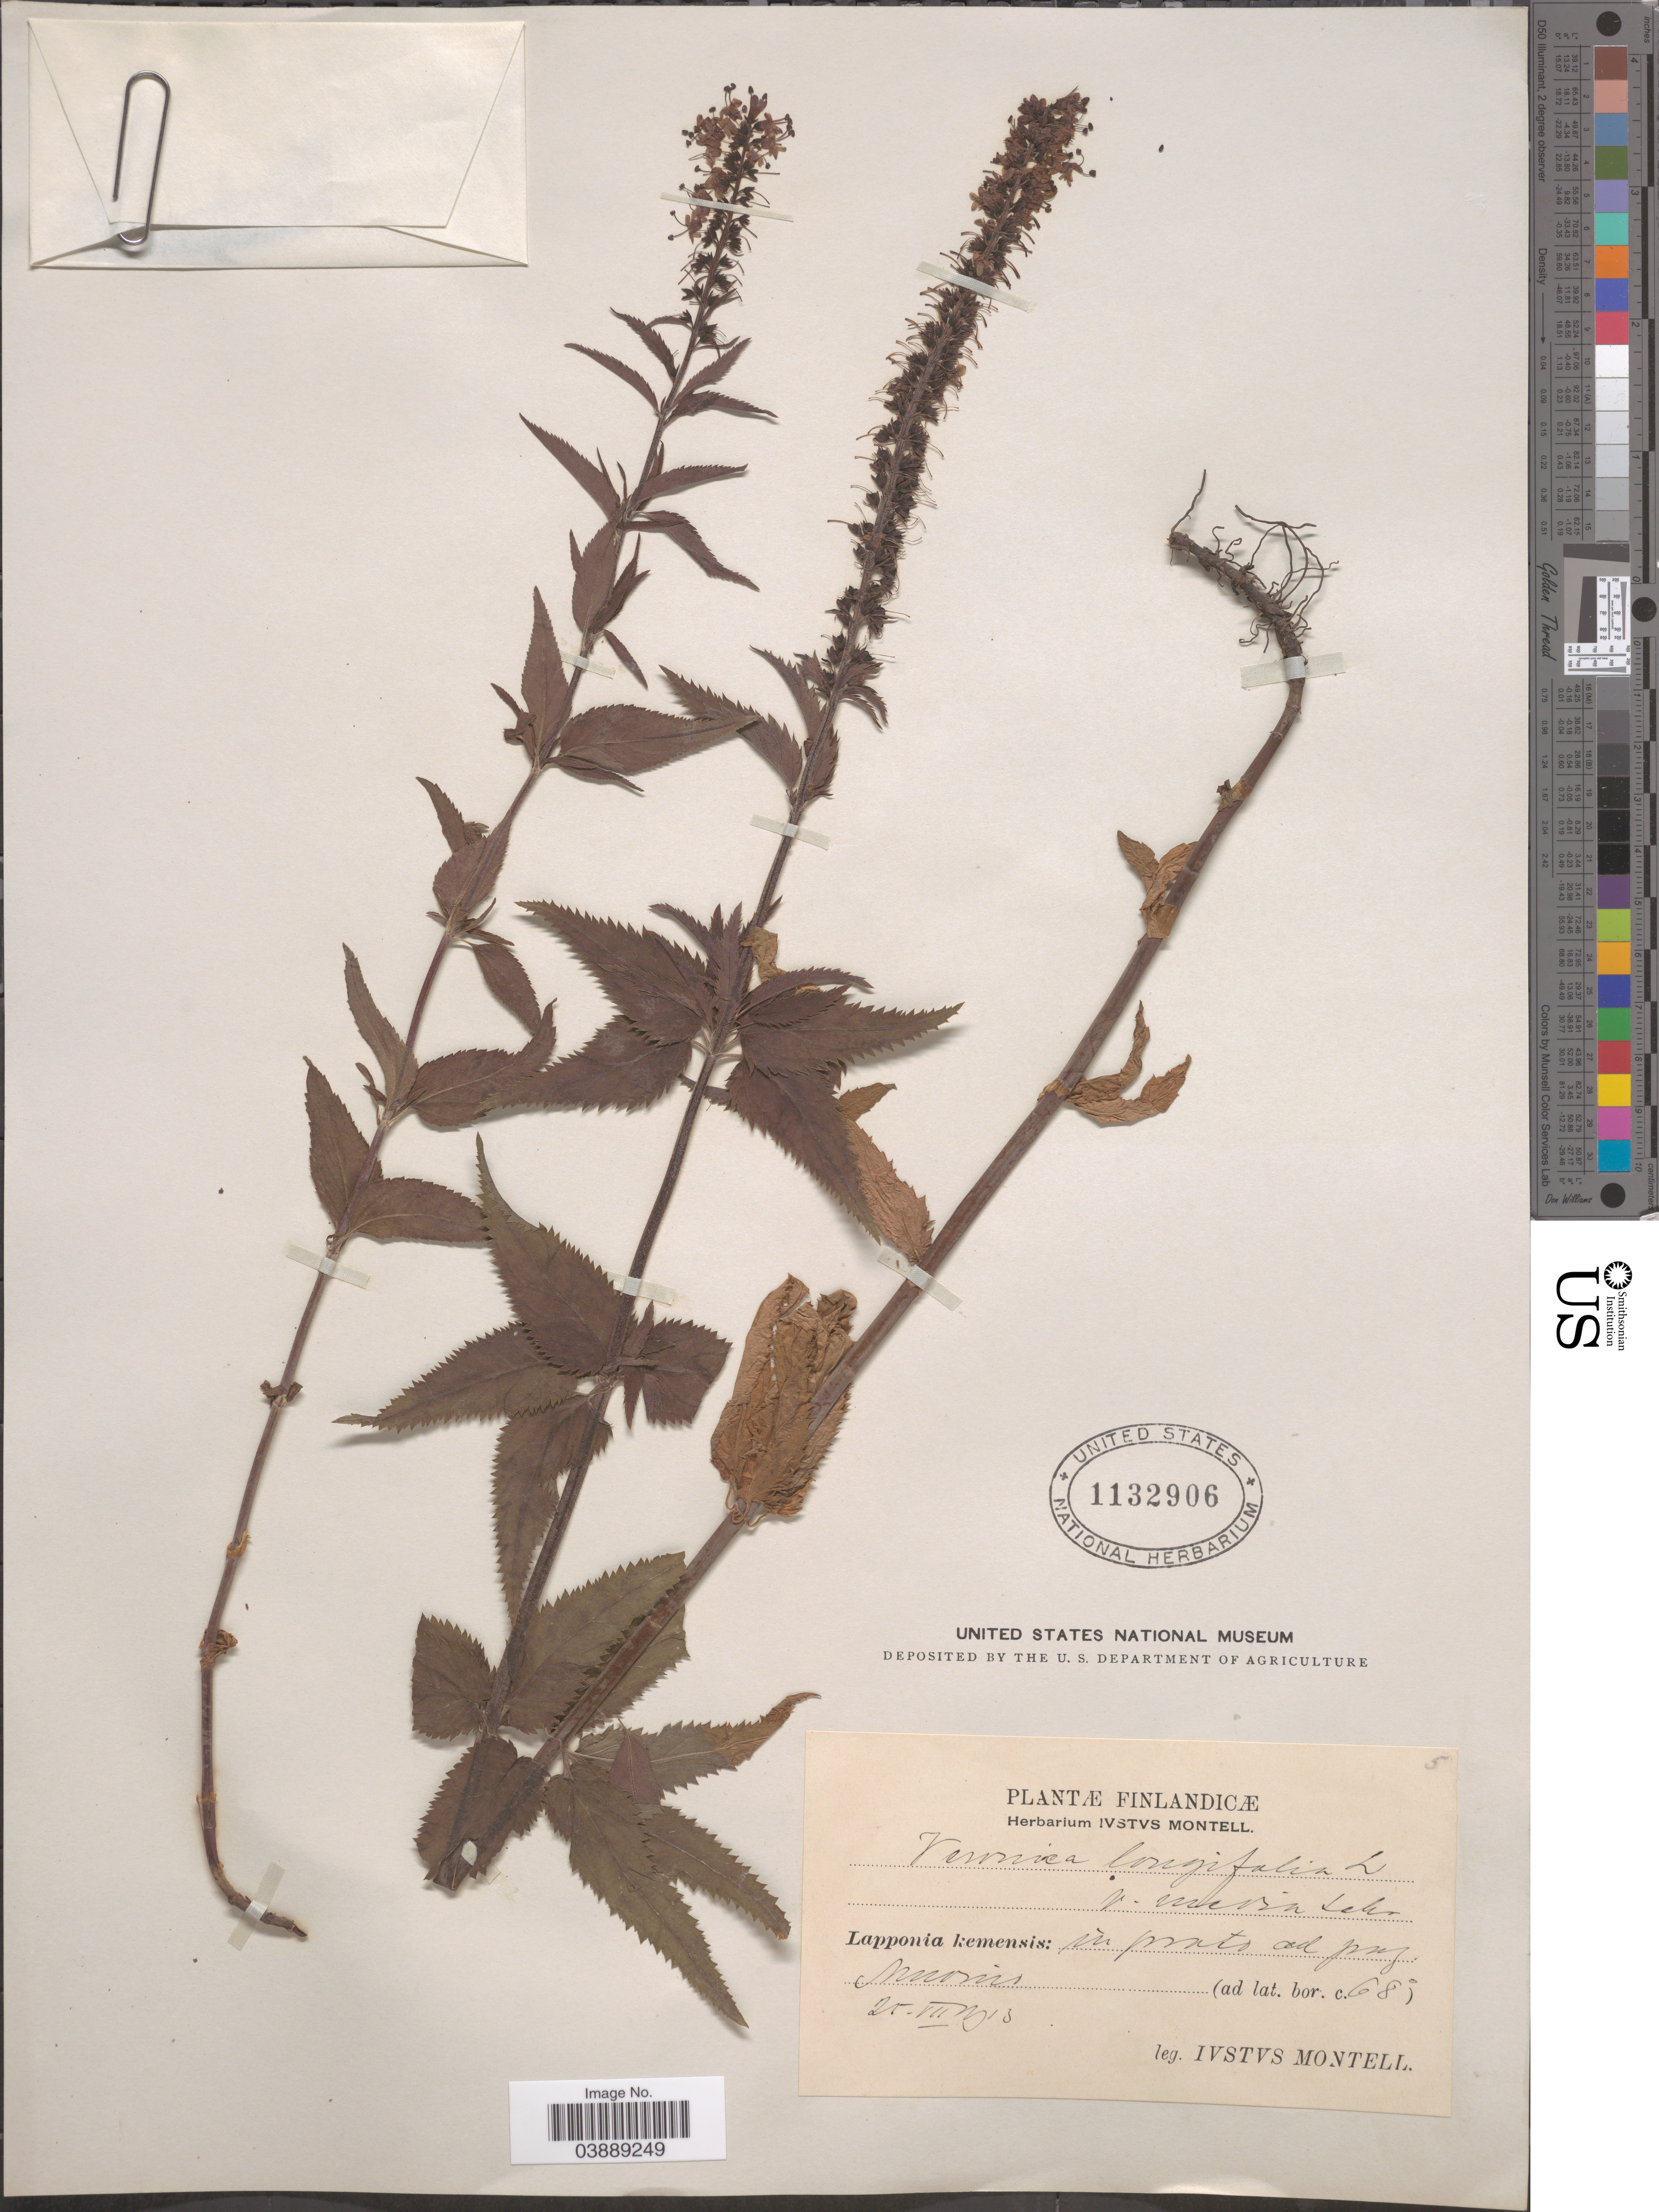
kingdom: Plantae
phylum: Tracheophyta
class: Magnoliopsida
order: Lamiales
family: Plantaginaceae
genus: Veronica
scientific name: Veronica longifolia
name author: L.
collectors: I. Montell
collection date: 1913-07-25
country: Finland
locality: Lapponia kemensis: in prato ad pag. Muonio.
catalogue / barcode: US 1132906